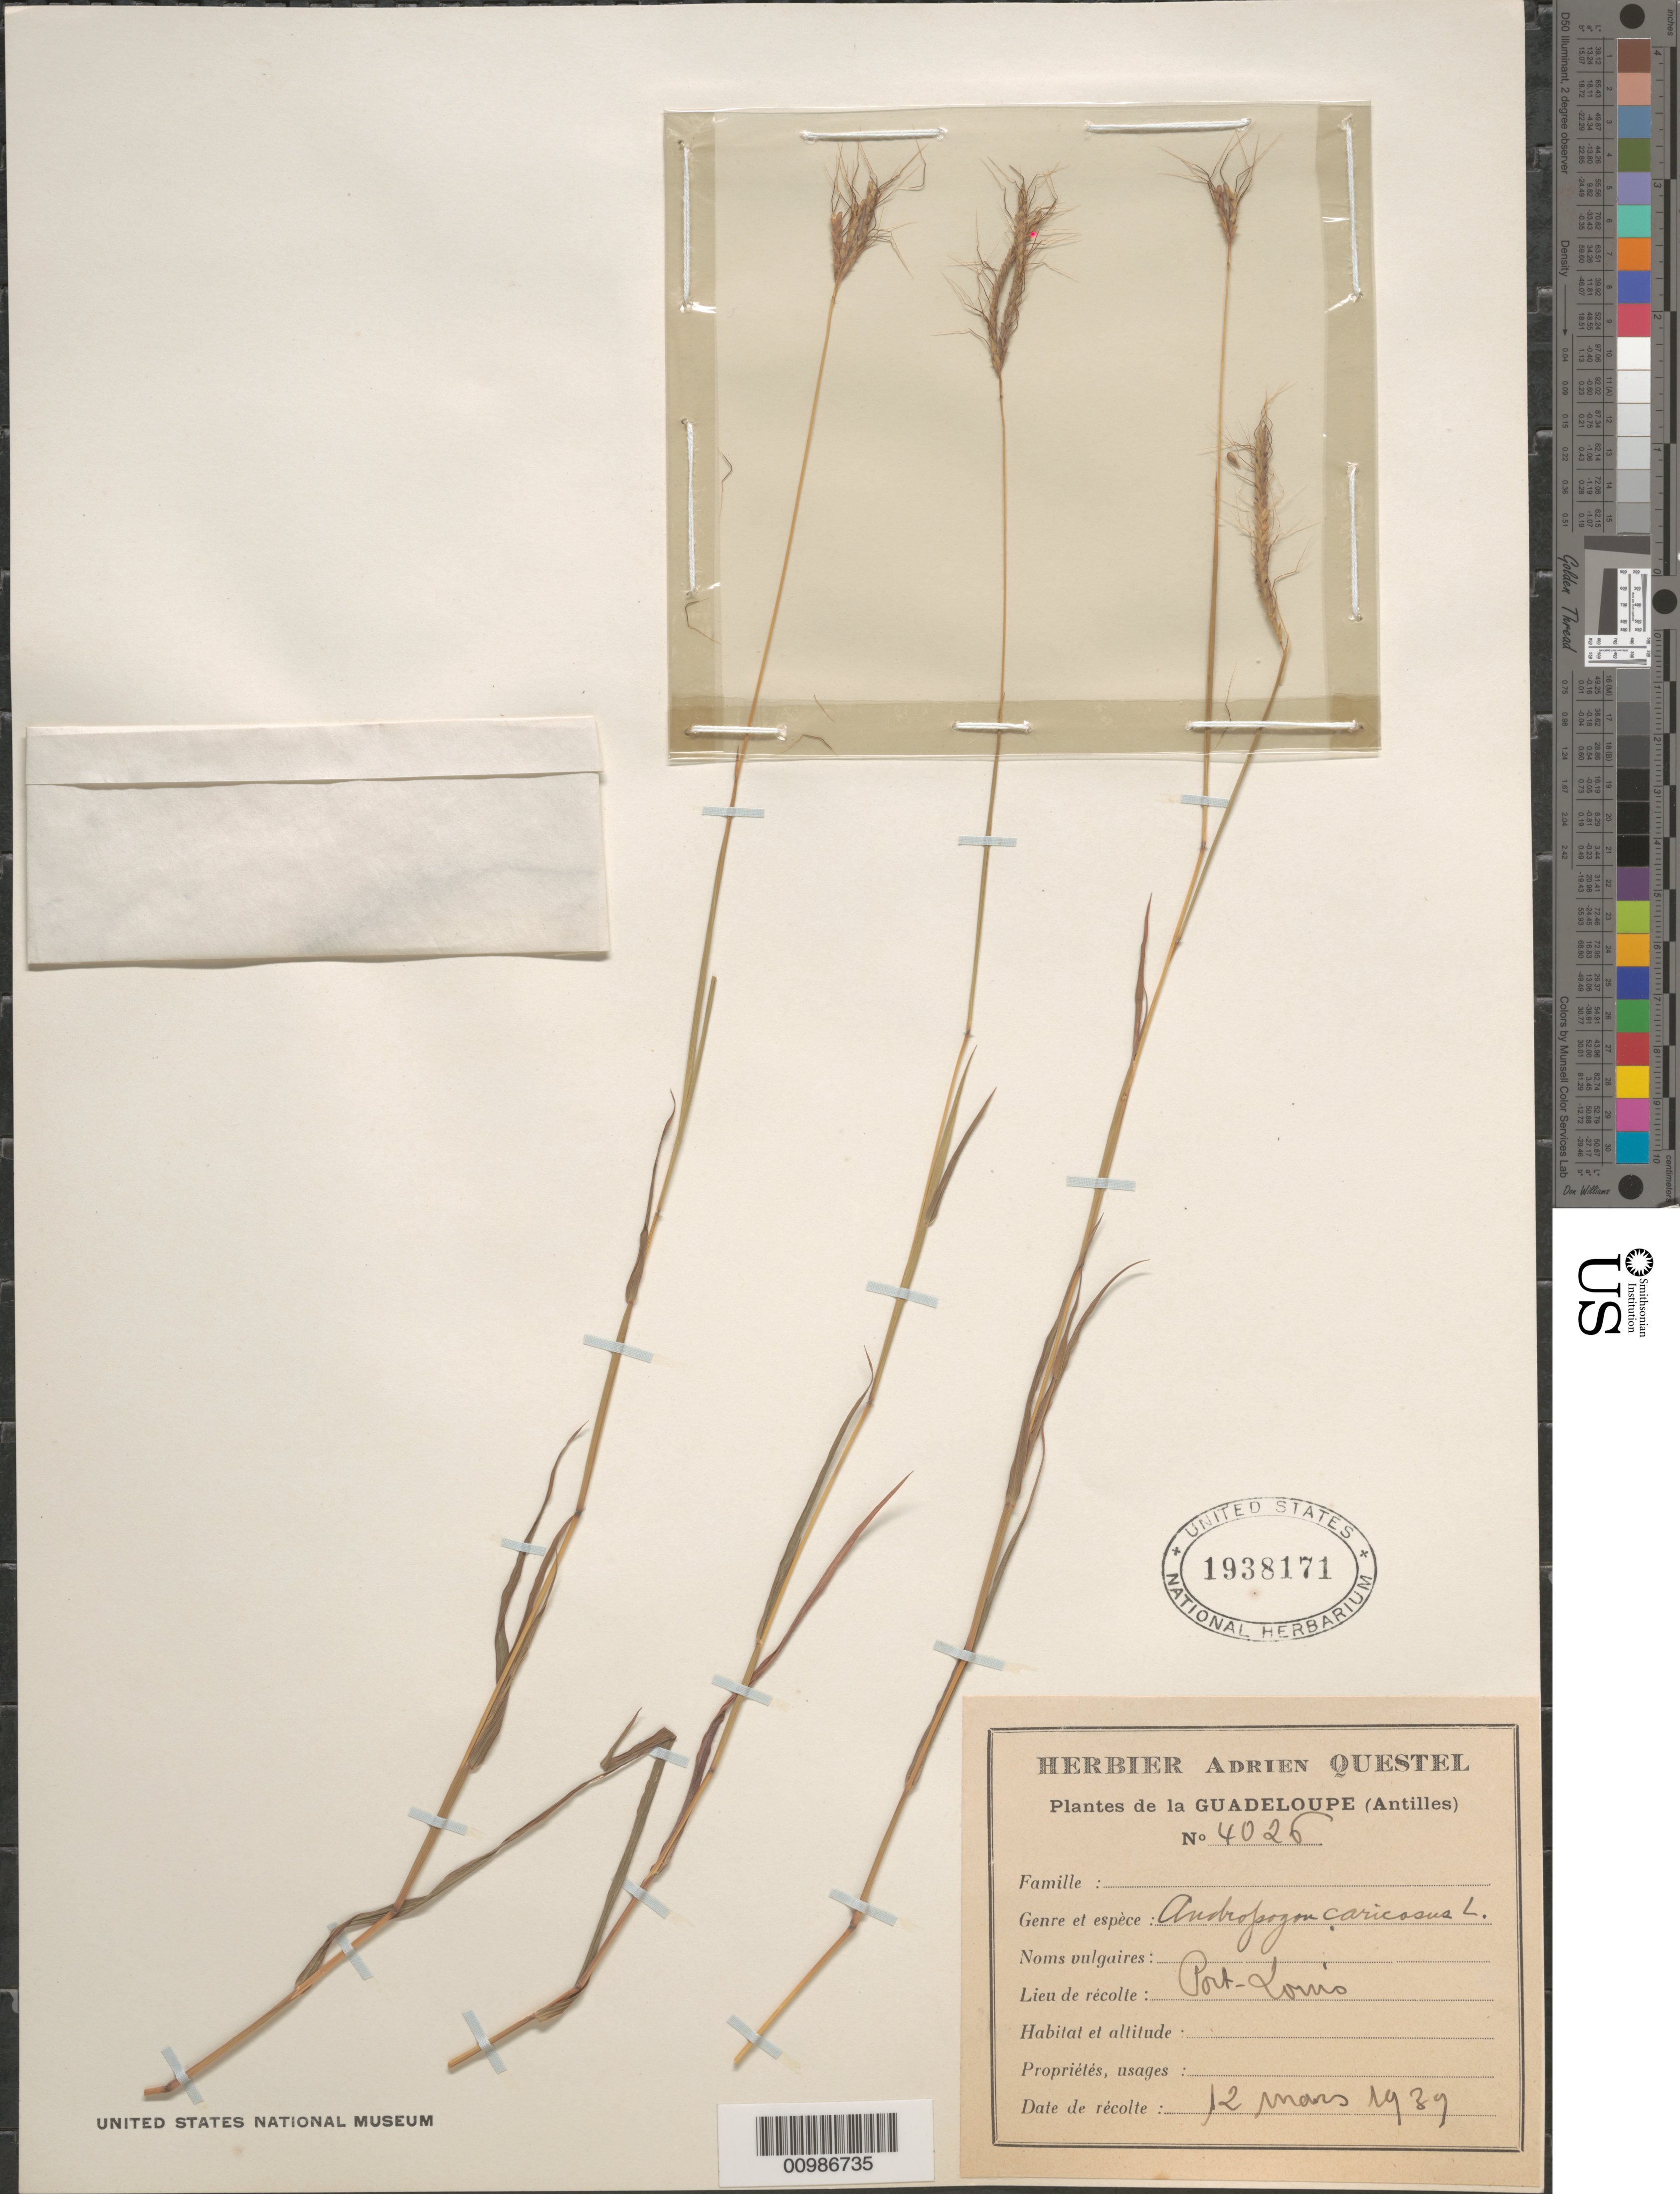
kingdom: Plantae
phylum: Tracheophyta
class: Liliopsida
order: Poales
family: Poaceae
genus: Andropogon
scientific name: Andropogon caricosus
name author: L.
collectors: A. Questel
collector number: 4026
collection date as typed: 12 Mar 1939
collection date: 1939-03-12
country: Guadeloupe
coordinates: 0 N, 0 E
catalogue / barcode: US 1938171